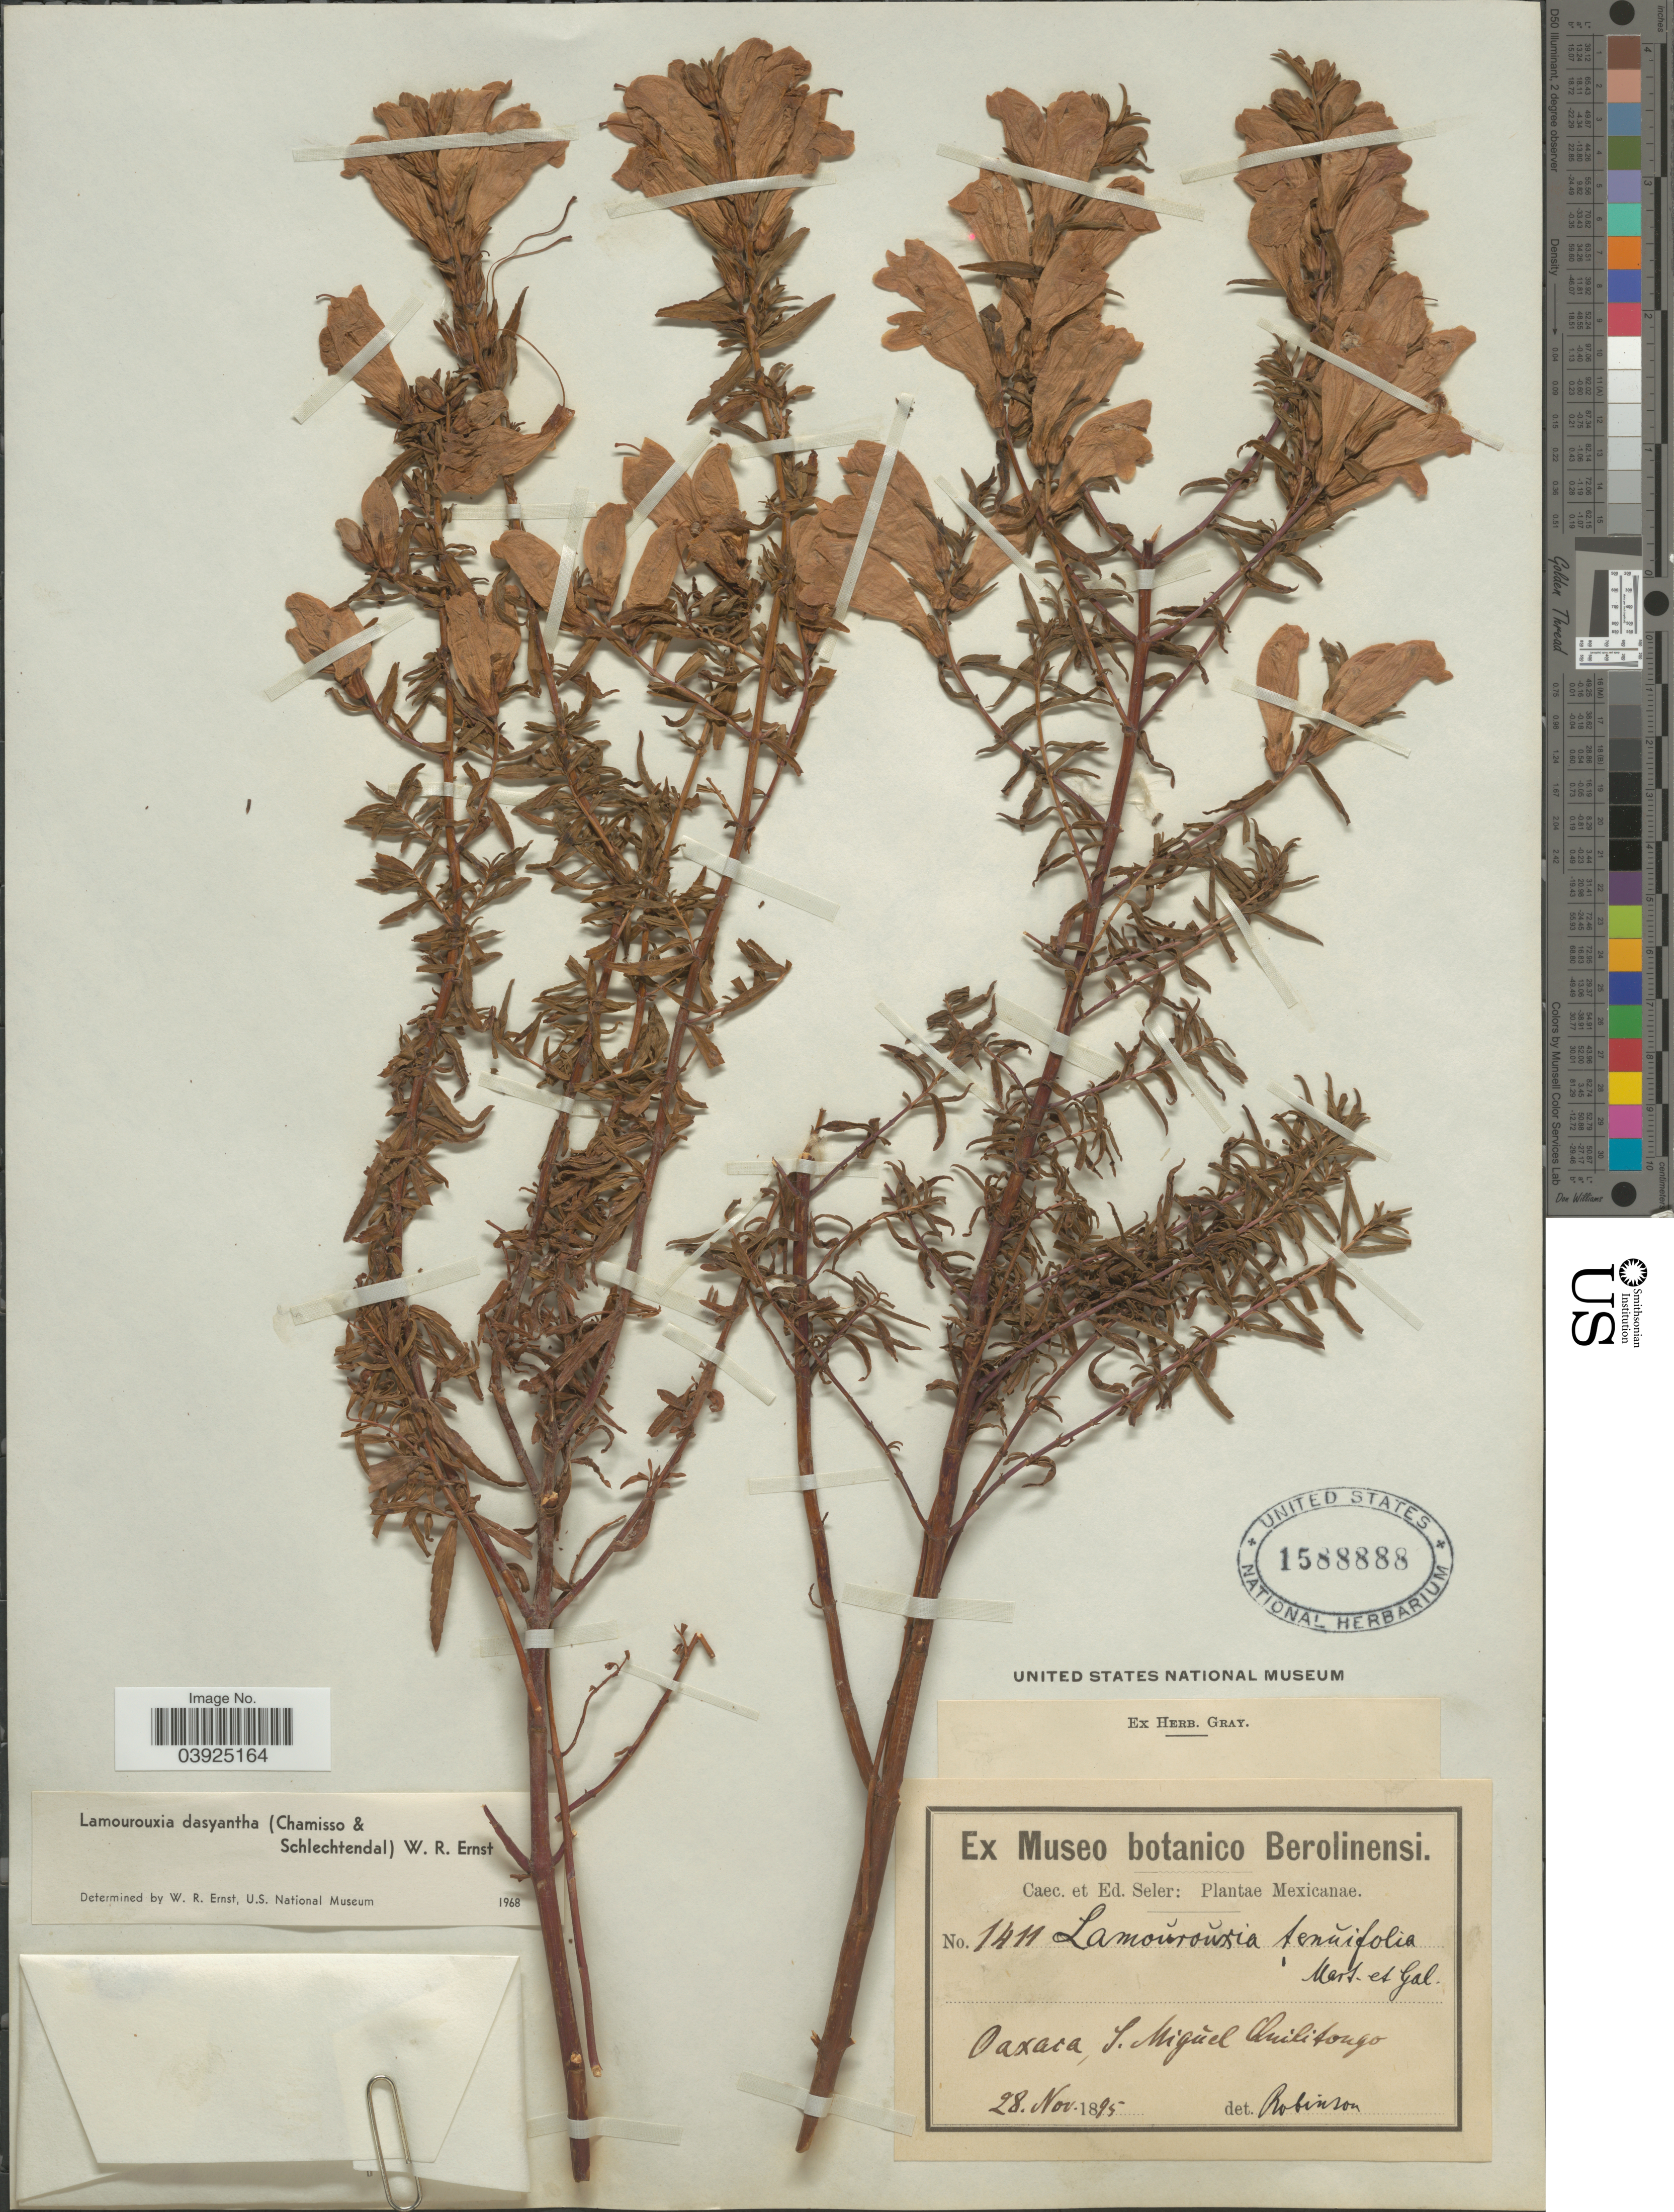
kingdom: Plantae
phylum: Tracheophyta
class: Magnoliopsida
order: Lamiales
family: Orobanchaceae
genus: Lamourouxia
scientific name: Lamourouxia dasyantha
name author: (Cham. & Schltdl.) W.R. Ernst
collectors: C. Seler & E. G. Seler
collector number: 1411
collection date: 1895-11-28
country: Mexico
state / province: Oaxaca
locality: S. Migŭel Quilitongo.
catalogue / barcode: US 1588888